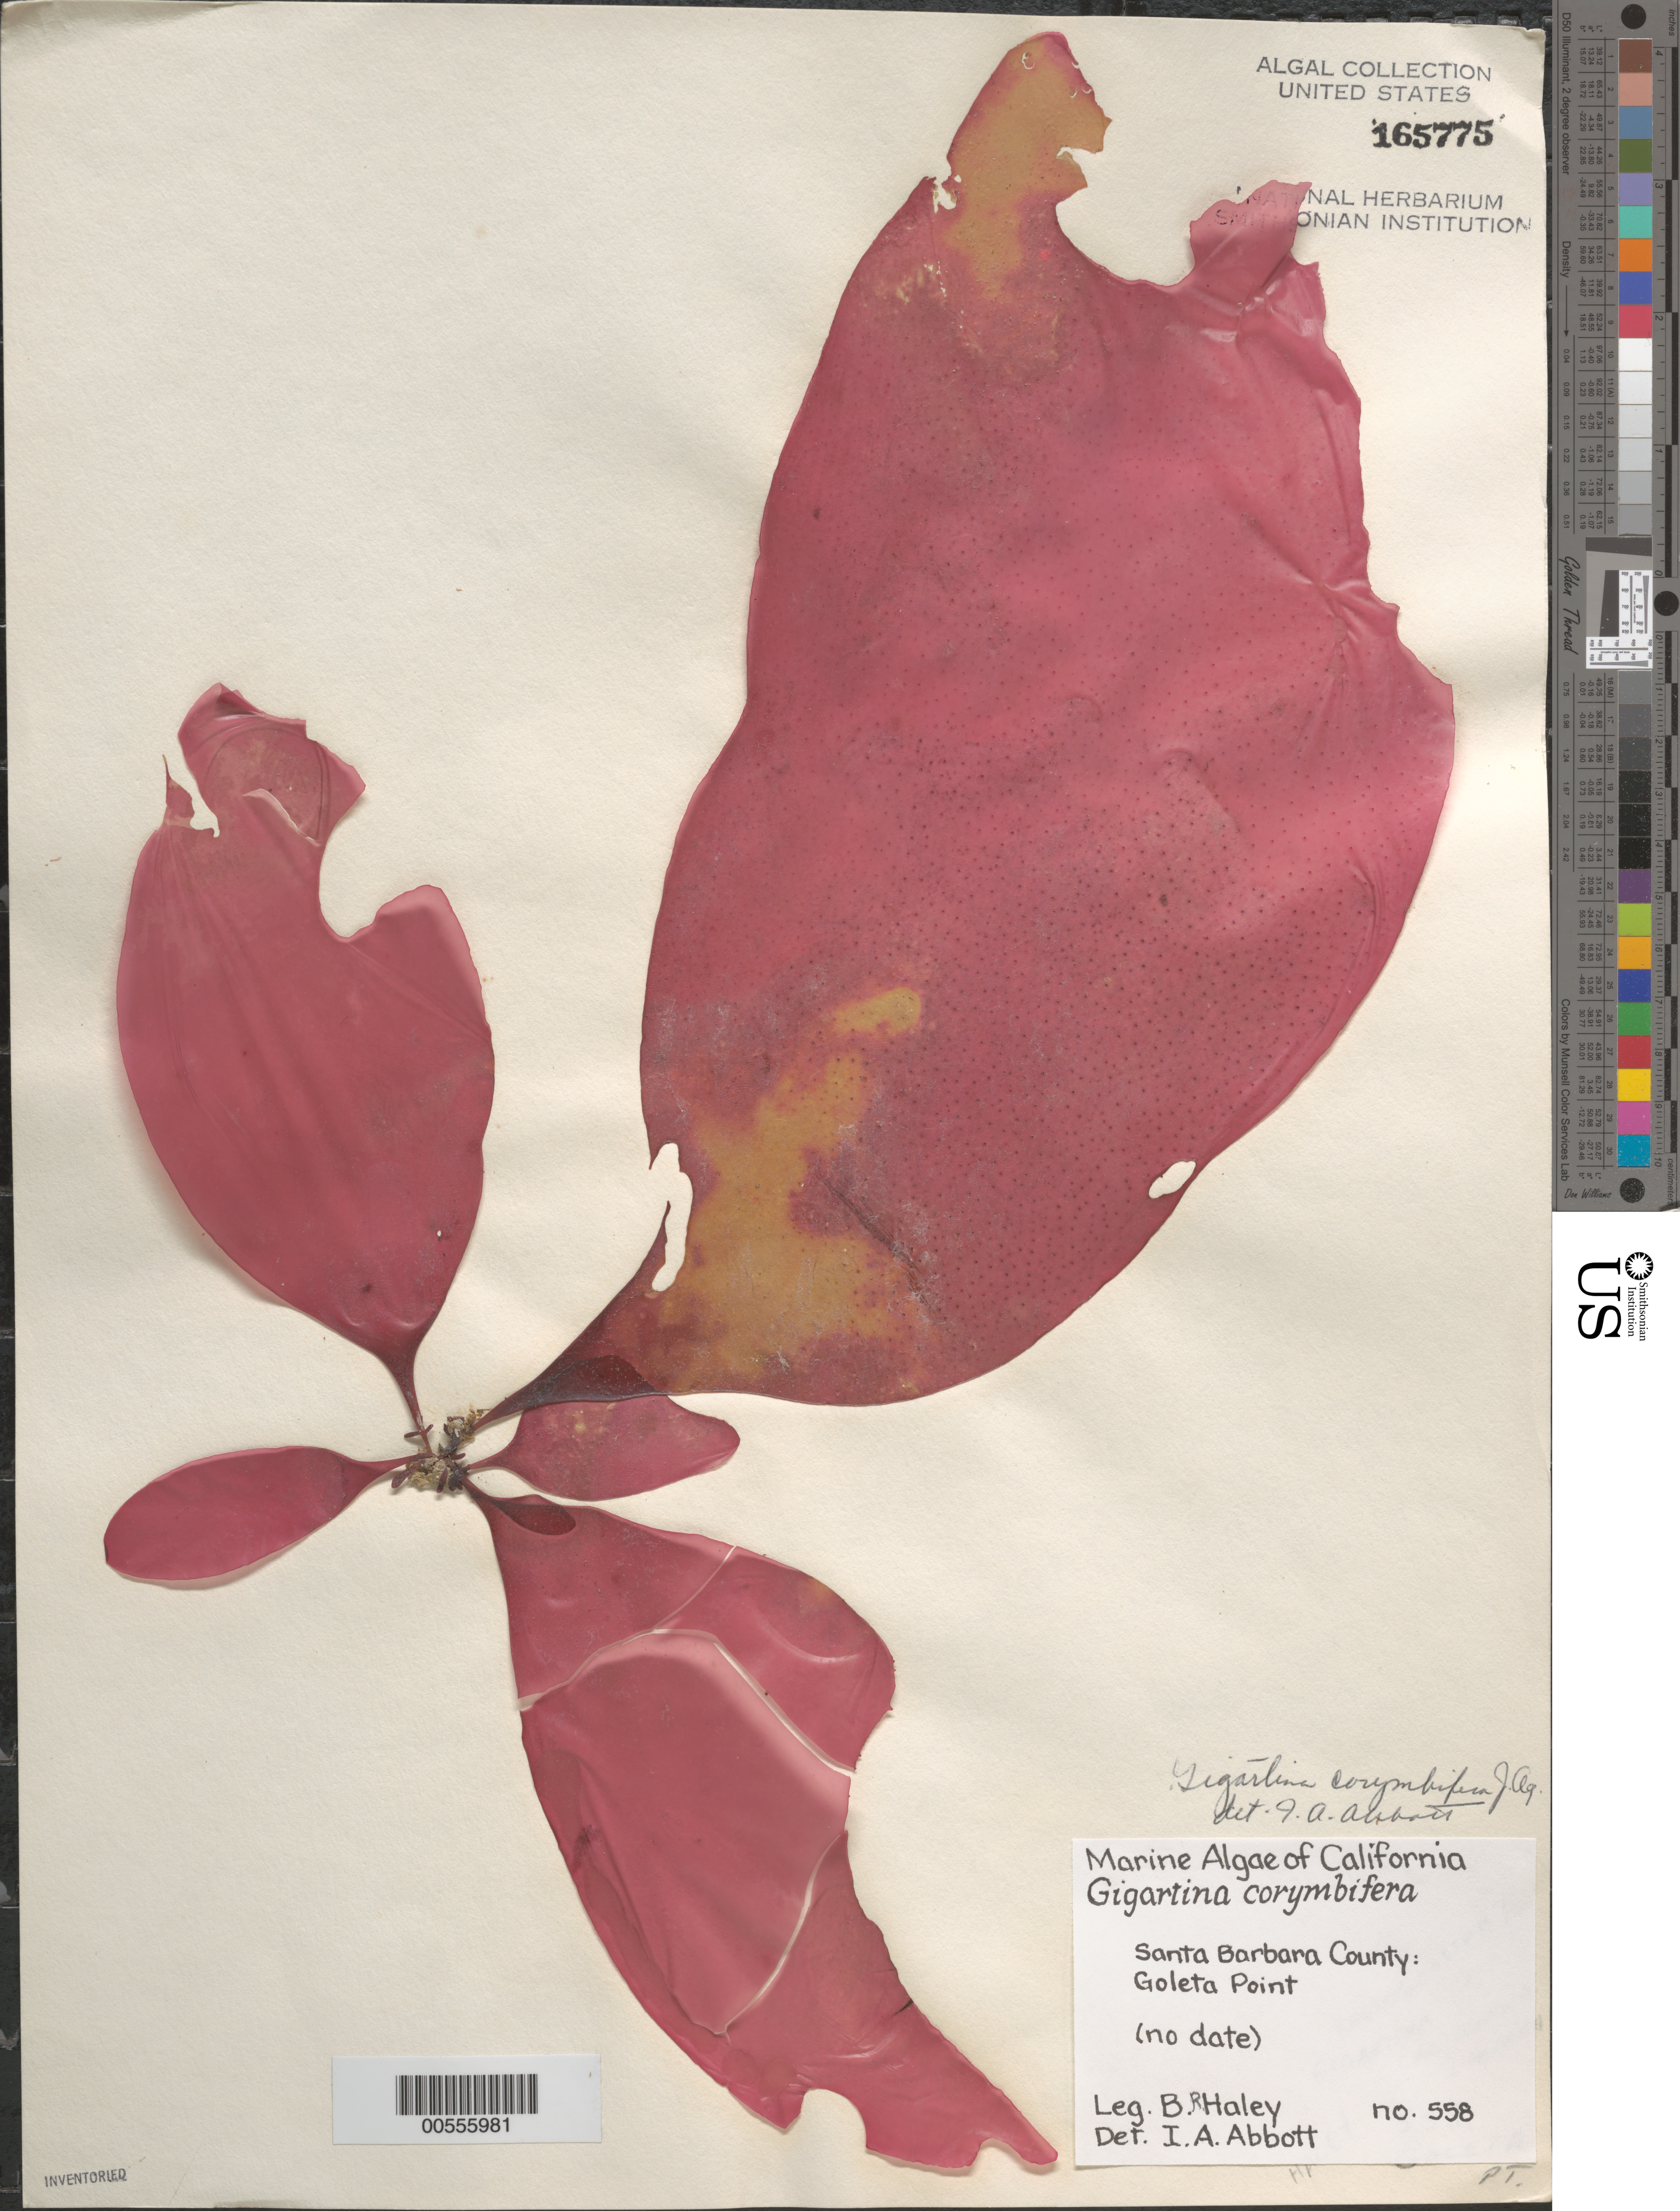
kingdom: Plantae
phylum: Rhodophyta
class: Florideophyceae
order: Gigartinales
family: Gigartinaceae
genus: Chondracanthus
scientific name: Chondracanthus corymbiferus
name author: (Kütz.) Guiry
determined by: Algae name updating Project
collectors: B. Haley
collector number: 558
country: United States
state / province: California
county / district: Santa Barbara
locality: Goleta Point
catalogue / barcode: US 165775